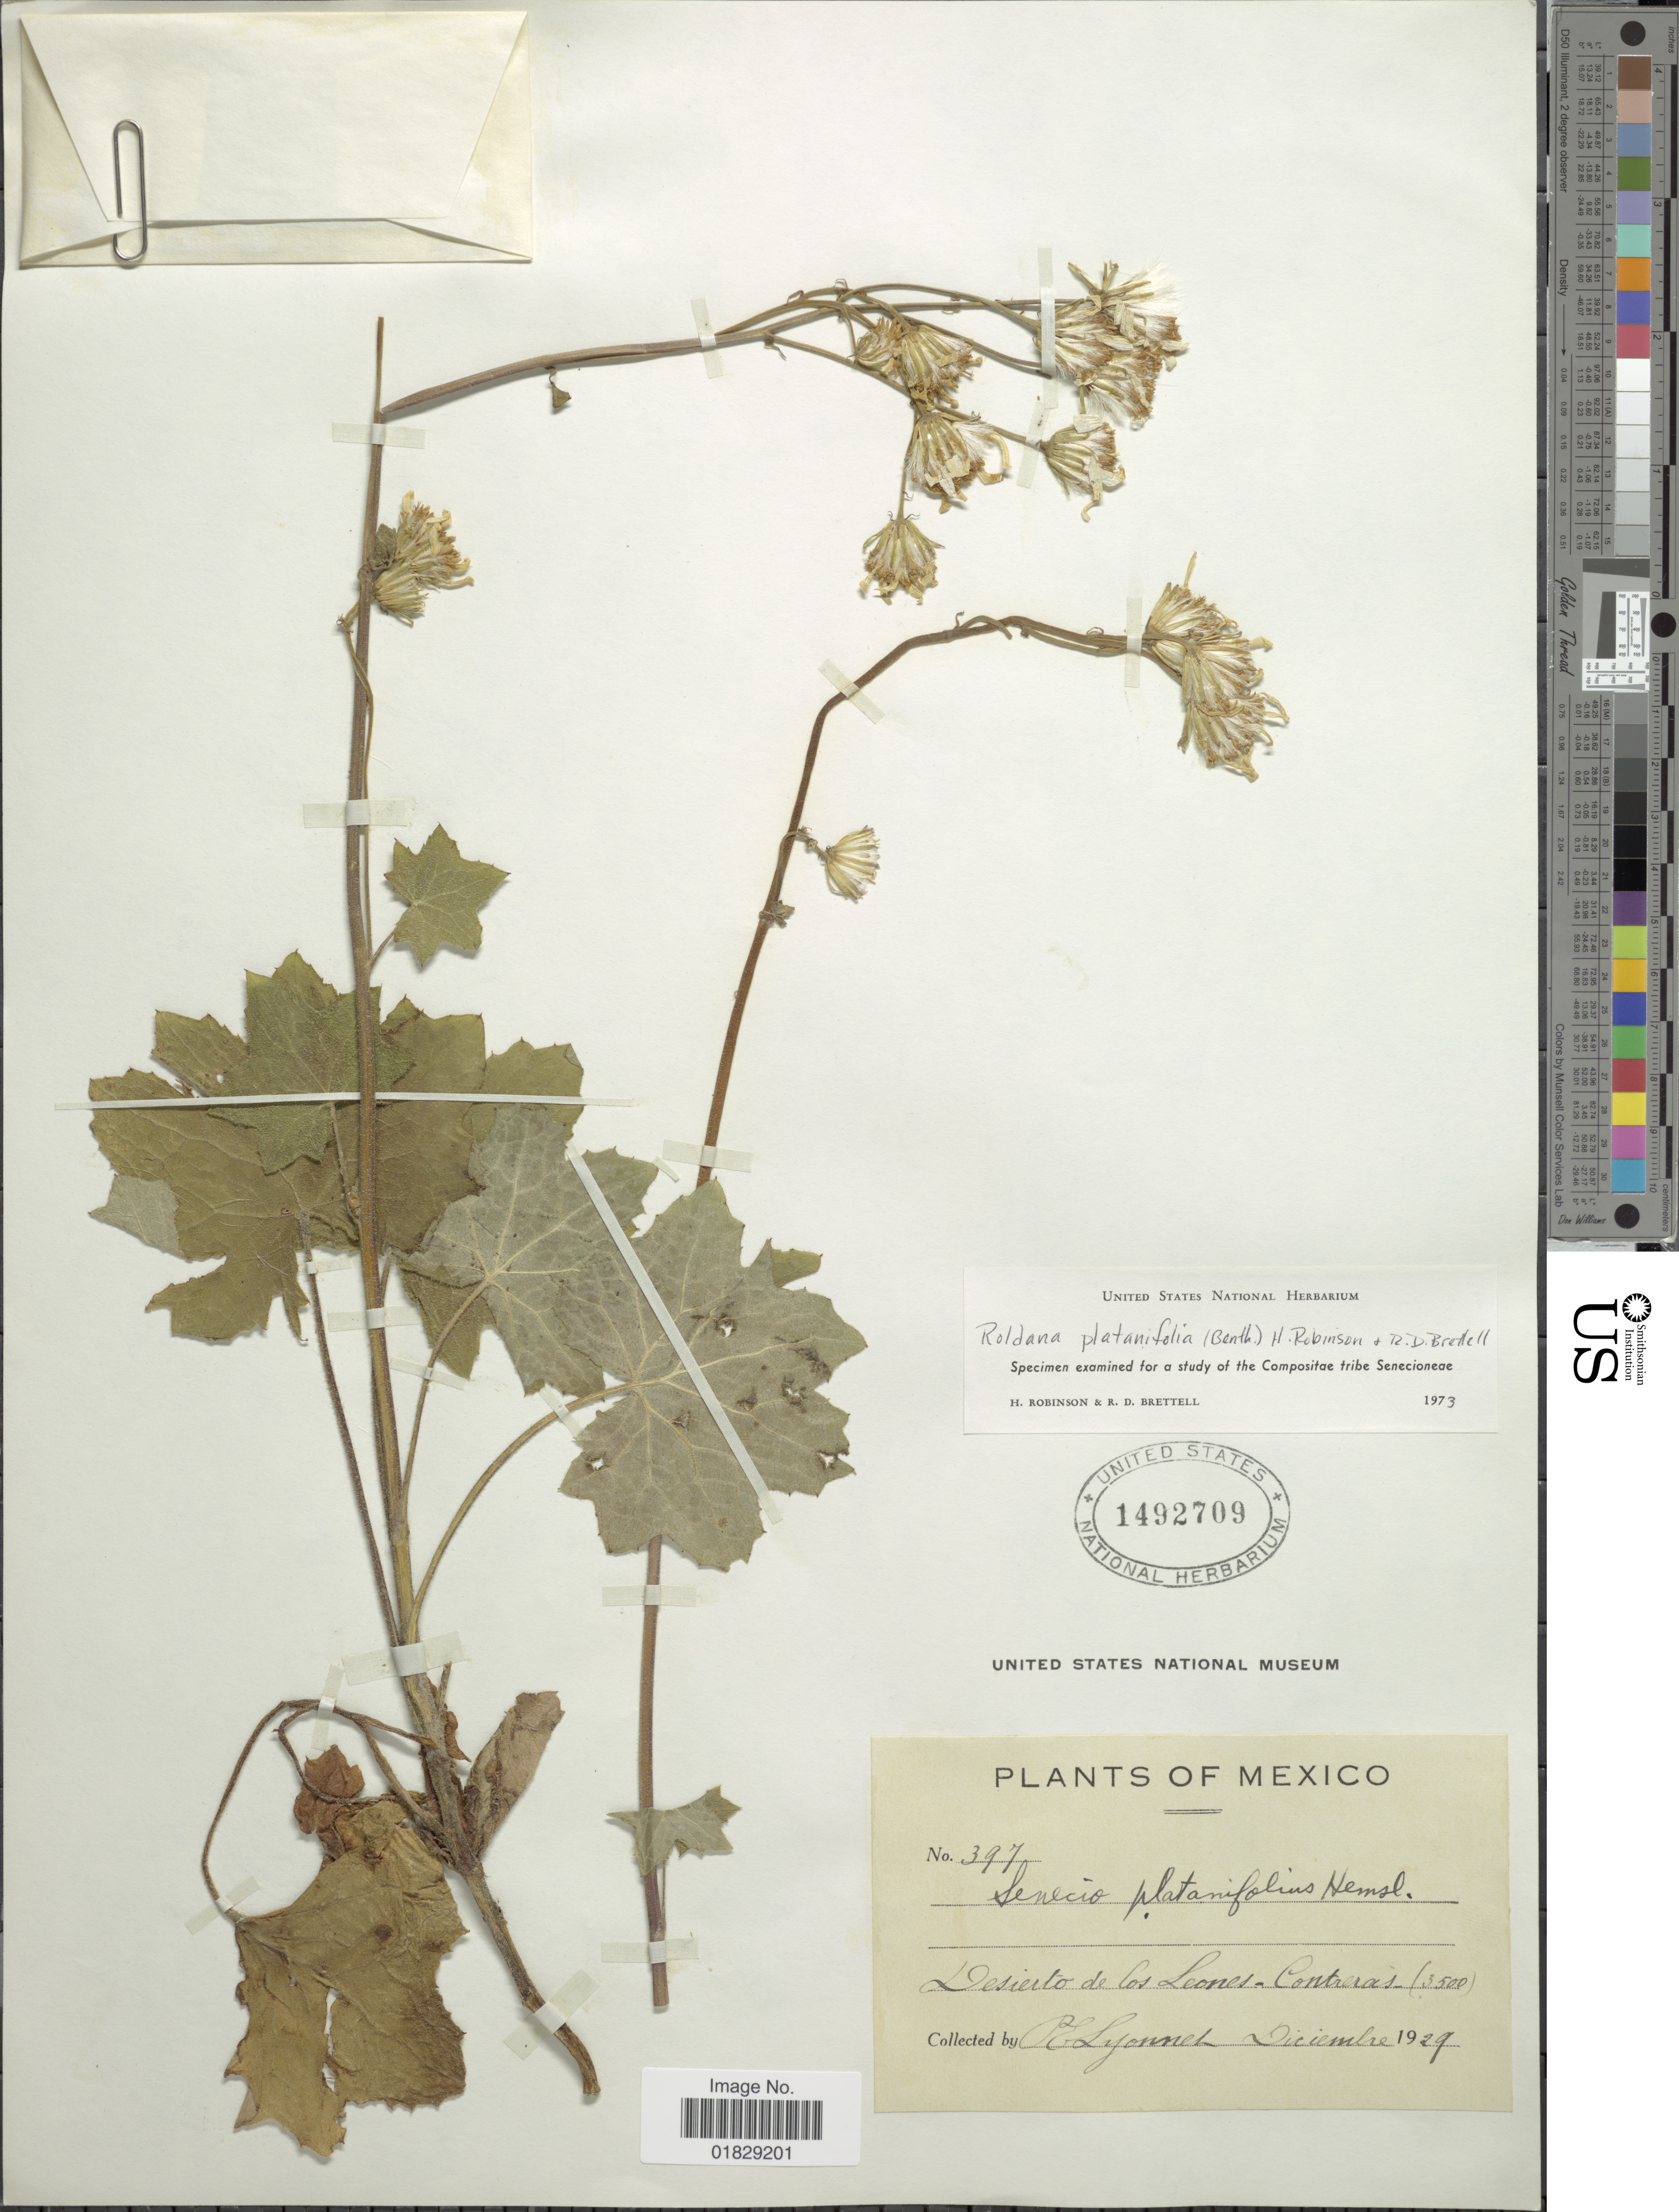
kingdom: Plantae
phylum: Tracheophyta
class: Magnoliopsida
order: Asterales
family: Asteraceae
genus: Roldana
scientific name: Roldana platanifolia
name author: (Benth.) H. Rob. & Brettell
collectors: P. Lyonnet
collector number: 397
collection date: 1929-12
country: Mexico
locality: Desierto de los Leones-Contreras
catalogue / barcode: US 1492709